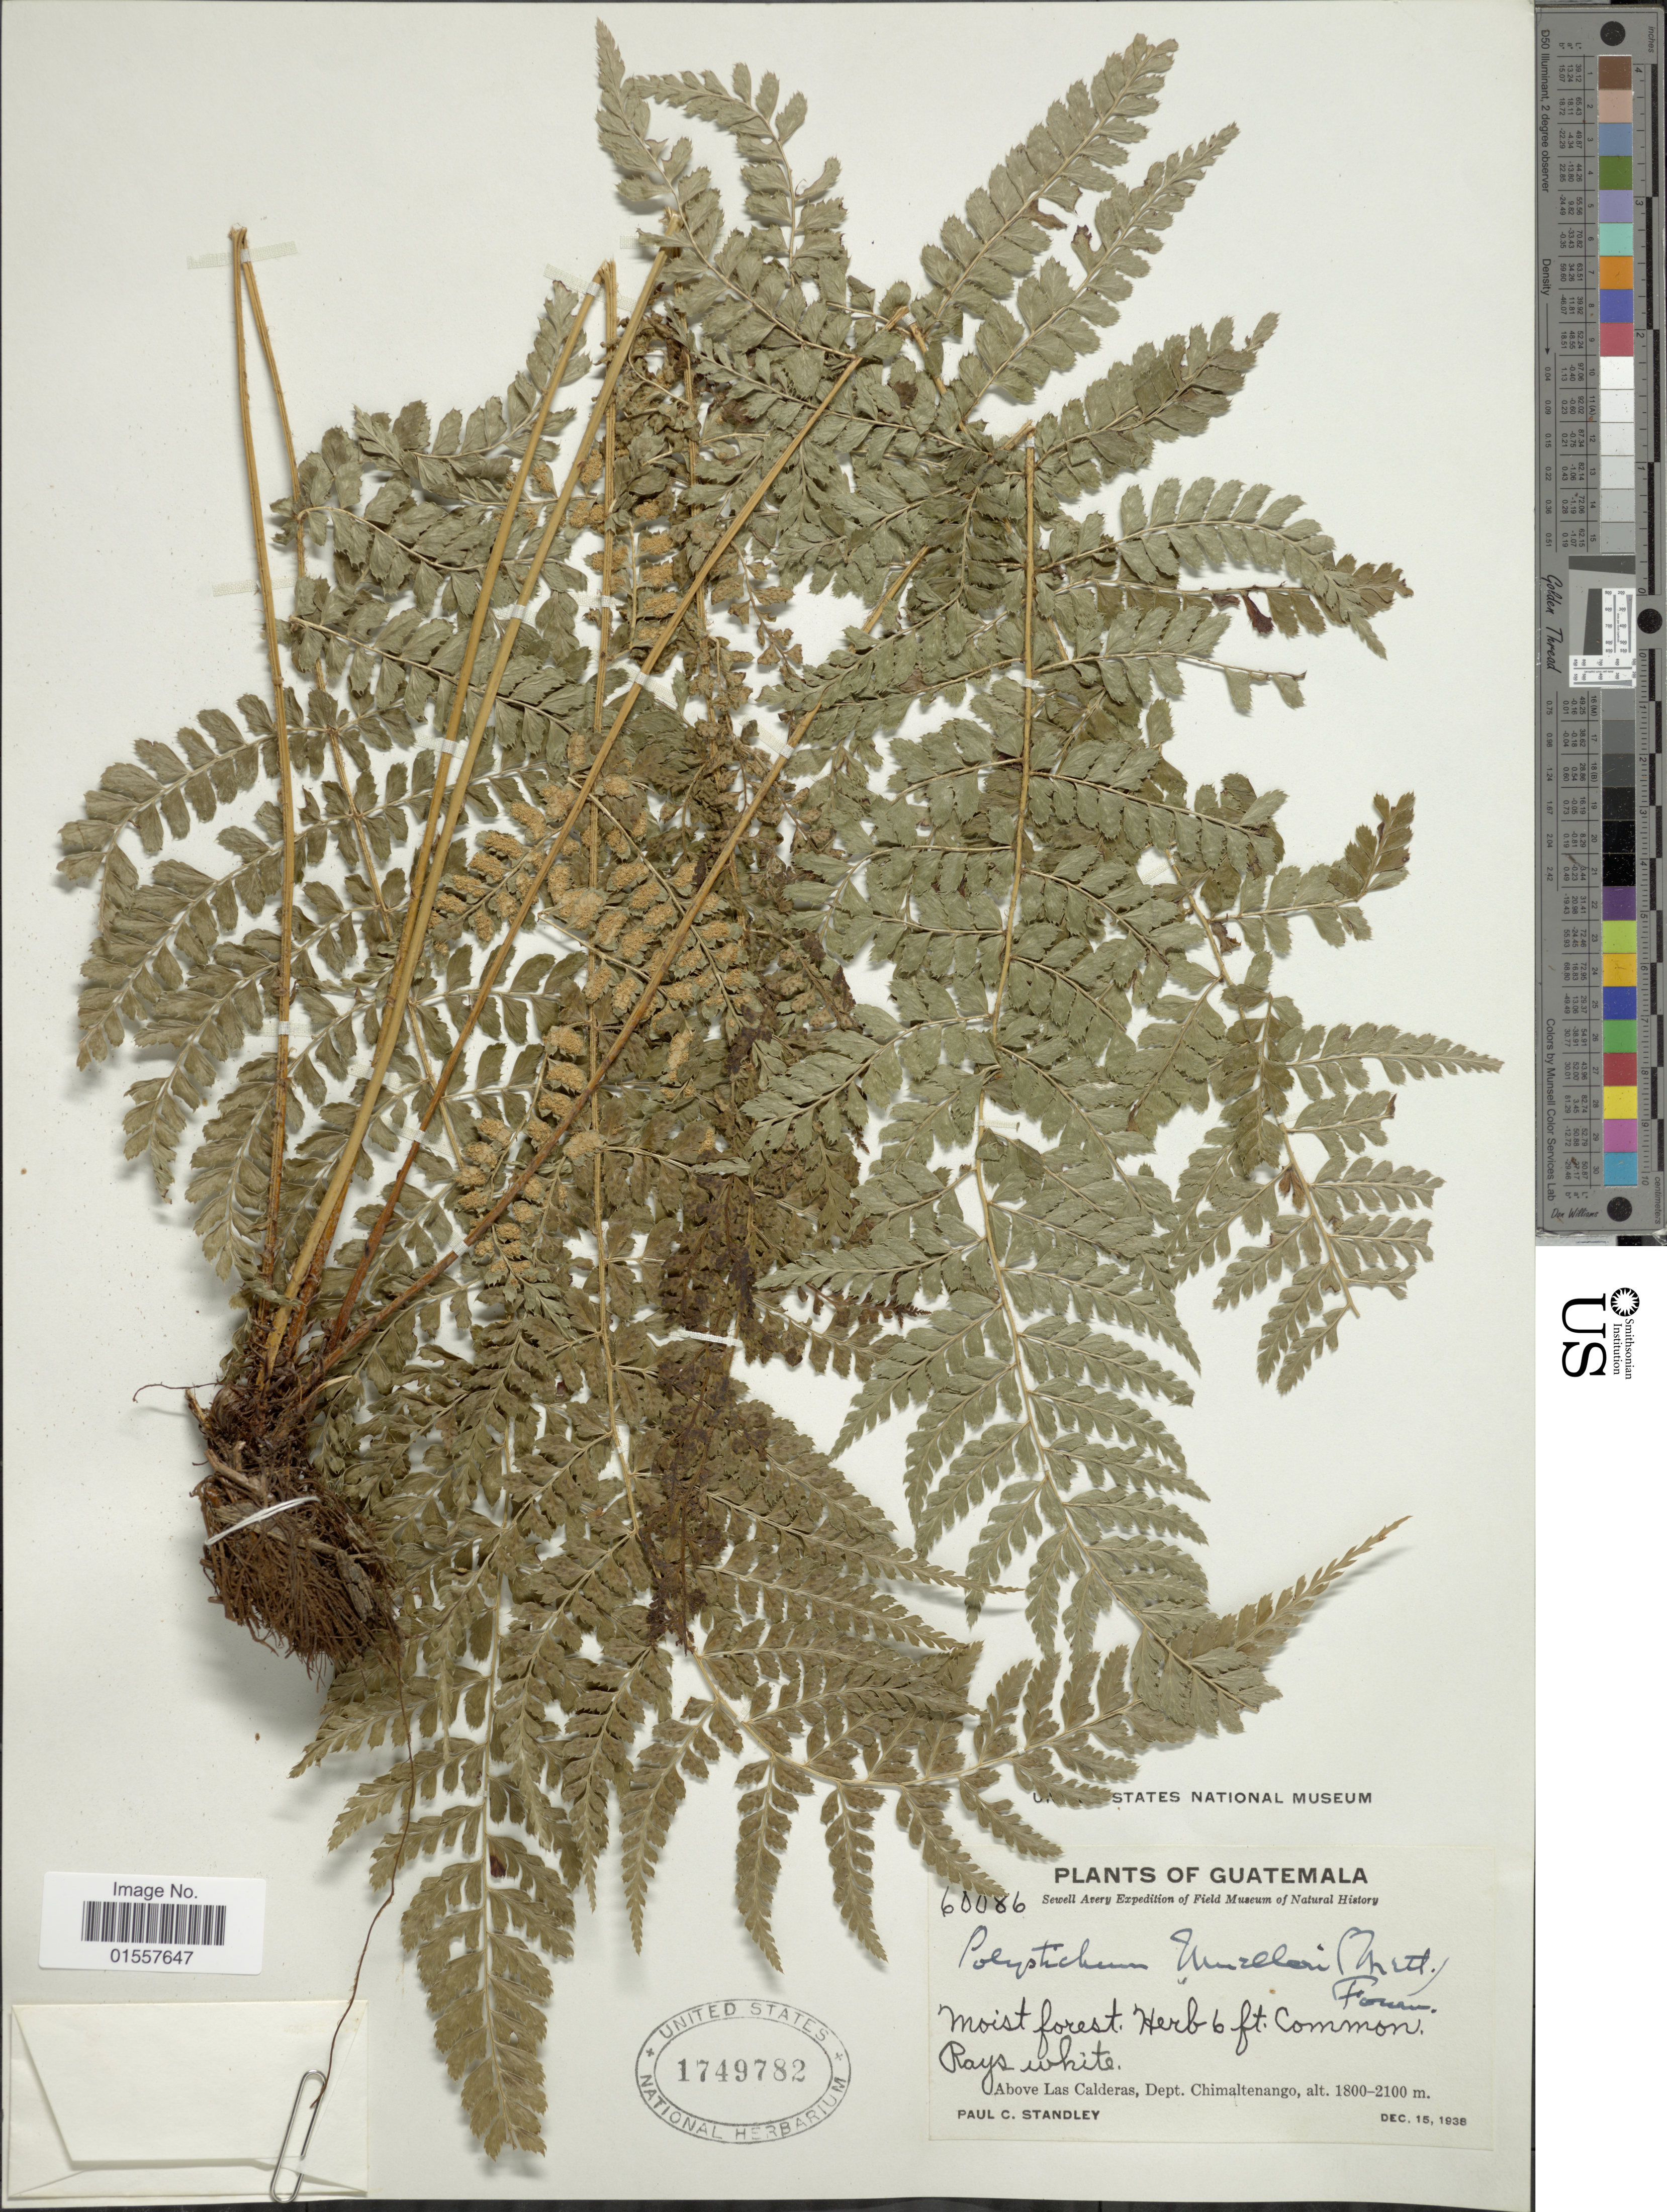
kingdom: Plantae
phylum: Tracheophyta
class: Polypodiopsida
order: Polypodiales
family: Dryopteridaceae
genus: Polystichum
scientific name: Polystichum fournieri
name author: A.R. Sm.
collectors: P. C. Standley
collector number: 60086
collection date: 1938-12-15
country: Guatemala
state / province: Chimaltenango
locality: Above Las Calderas, Dept. Chimaltenango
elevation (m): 1800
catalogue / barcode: US 1749782